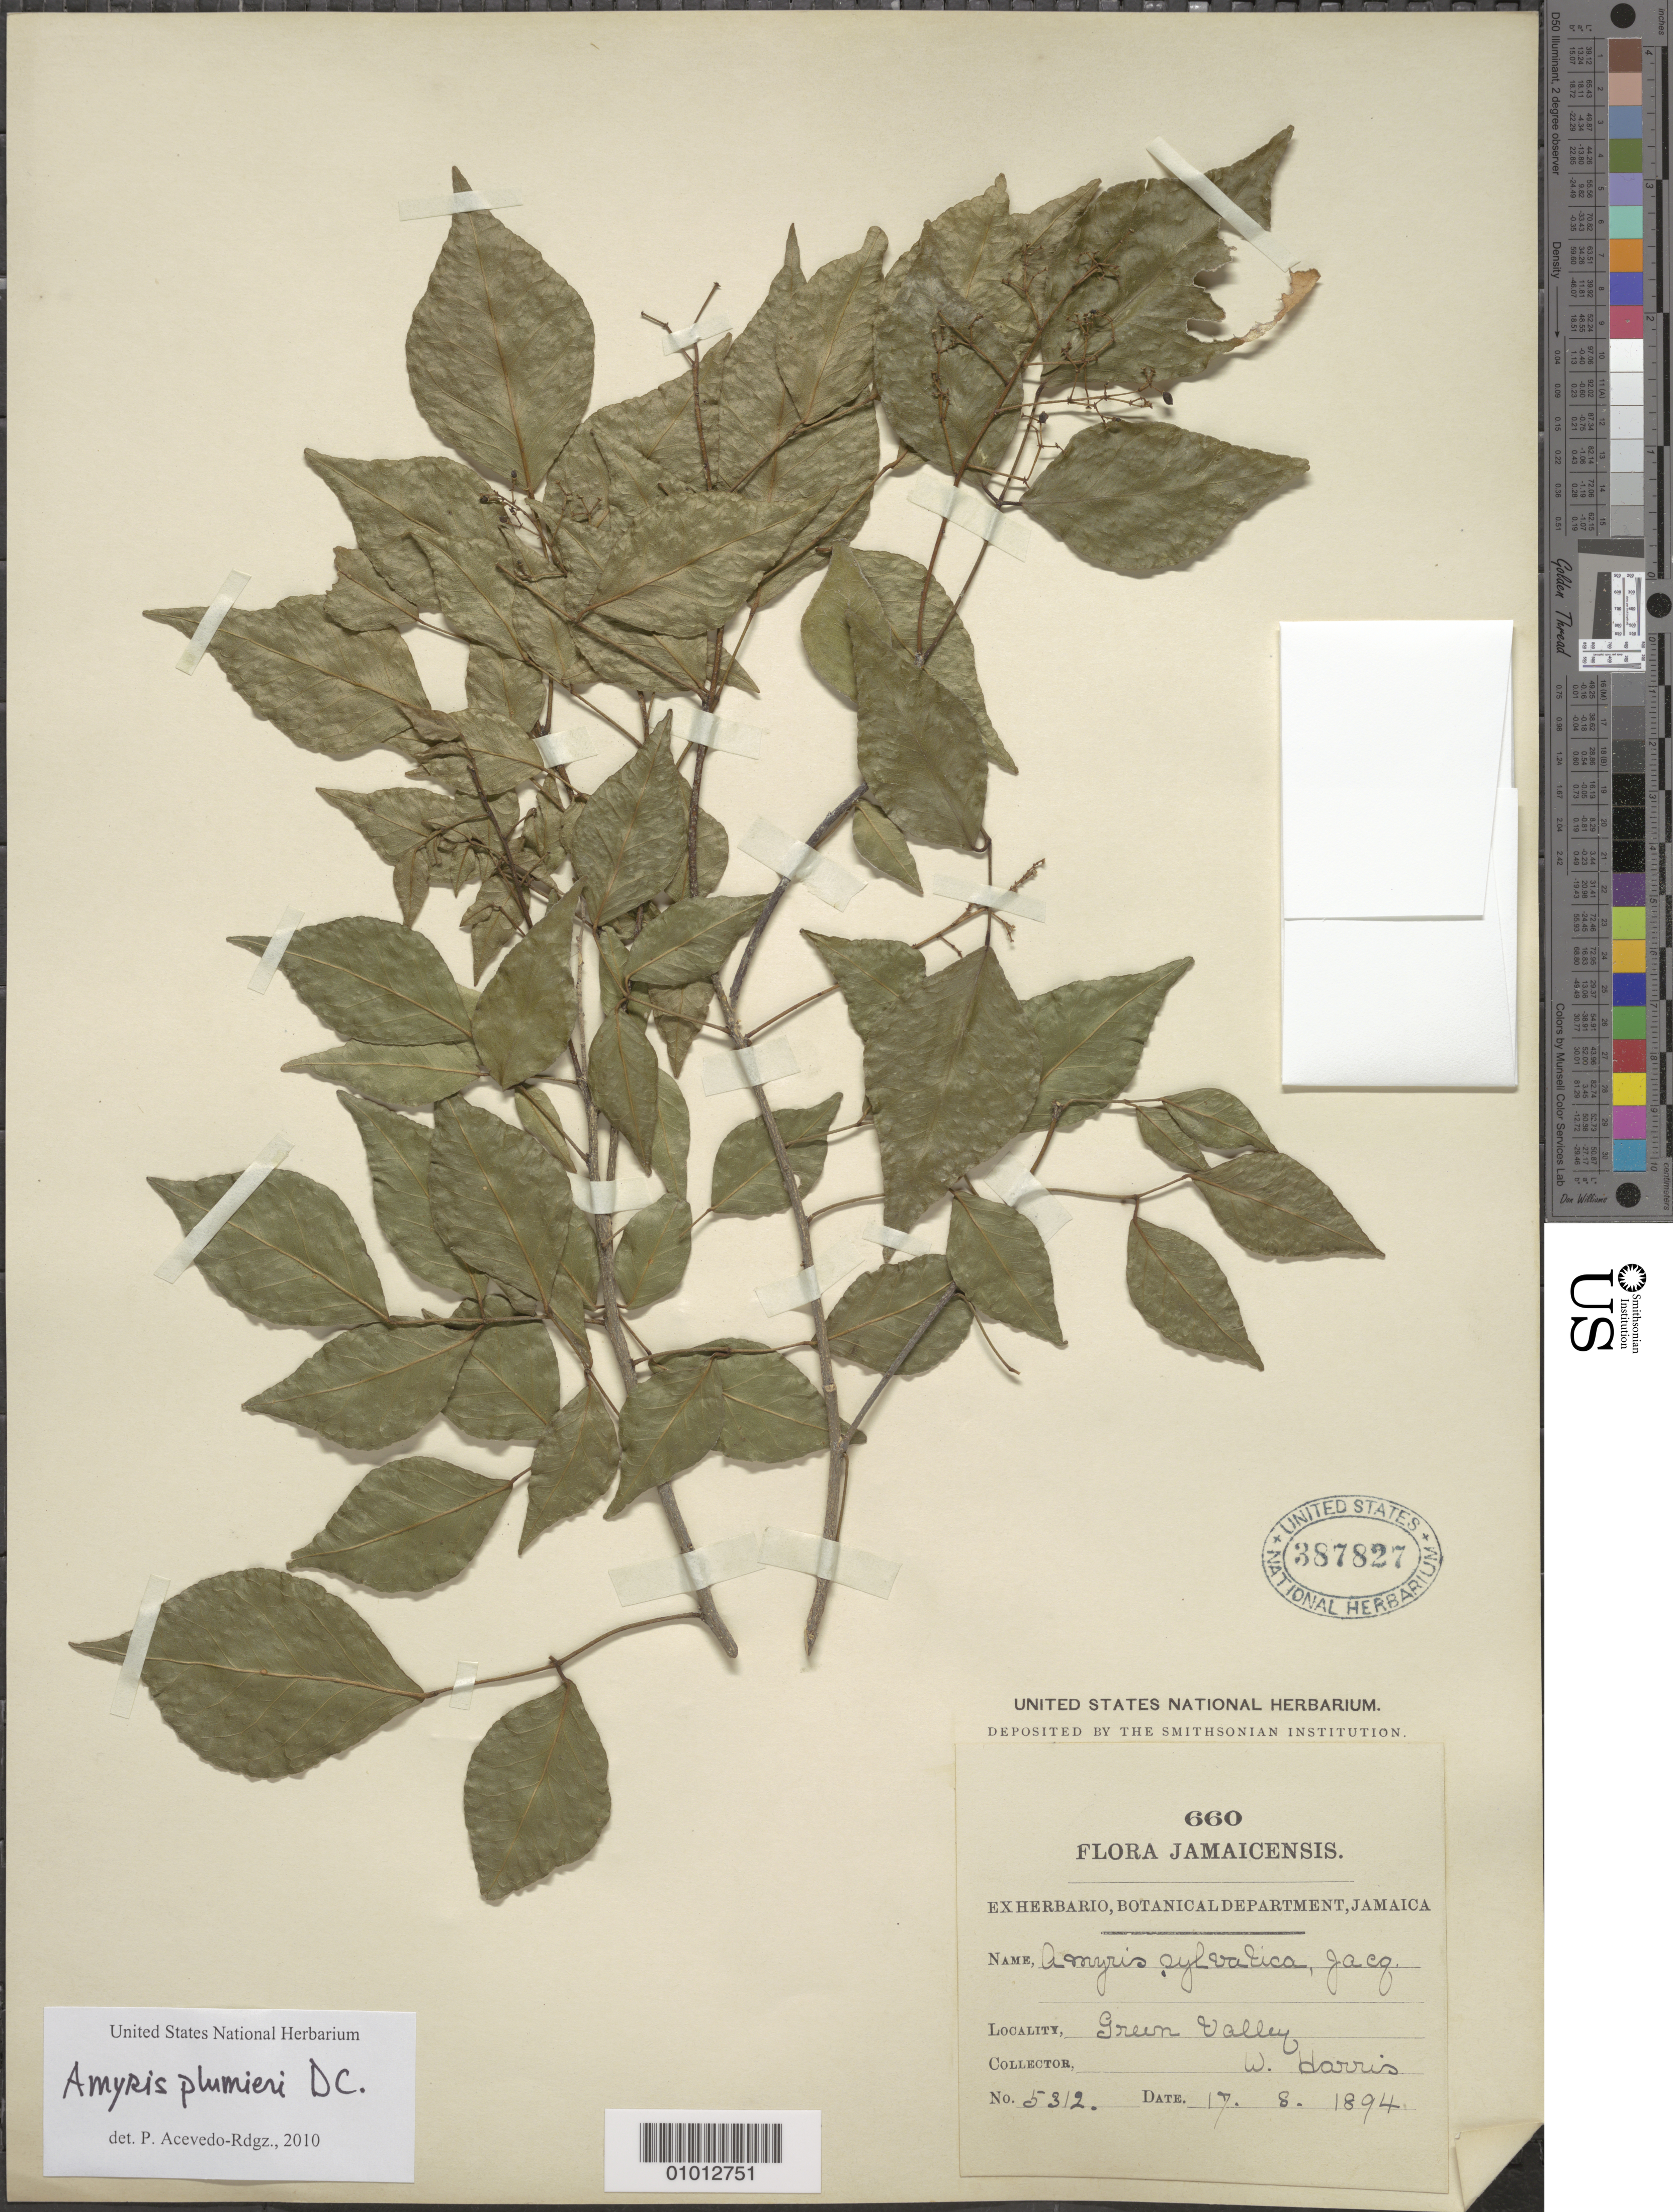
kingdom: Plantae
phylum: Tracheophyta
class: Magnoliopsida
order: Sapindales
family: Rutaceae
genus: Amyris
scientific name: Amyris plumieri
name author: DC.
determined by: Acevedo-Rodríguez, P., (BOT), Smithsonian Institution - National Museum of Natural History (UNITED STATES)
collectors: W. Harris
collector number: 5312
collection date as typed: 17 Aug 1894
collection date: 1894-08-17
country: Jamaica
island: Jamaica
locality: Green Valley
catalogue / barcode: US 387827